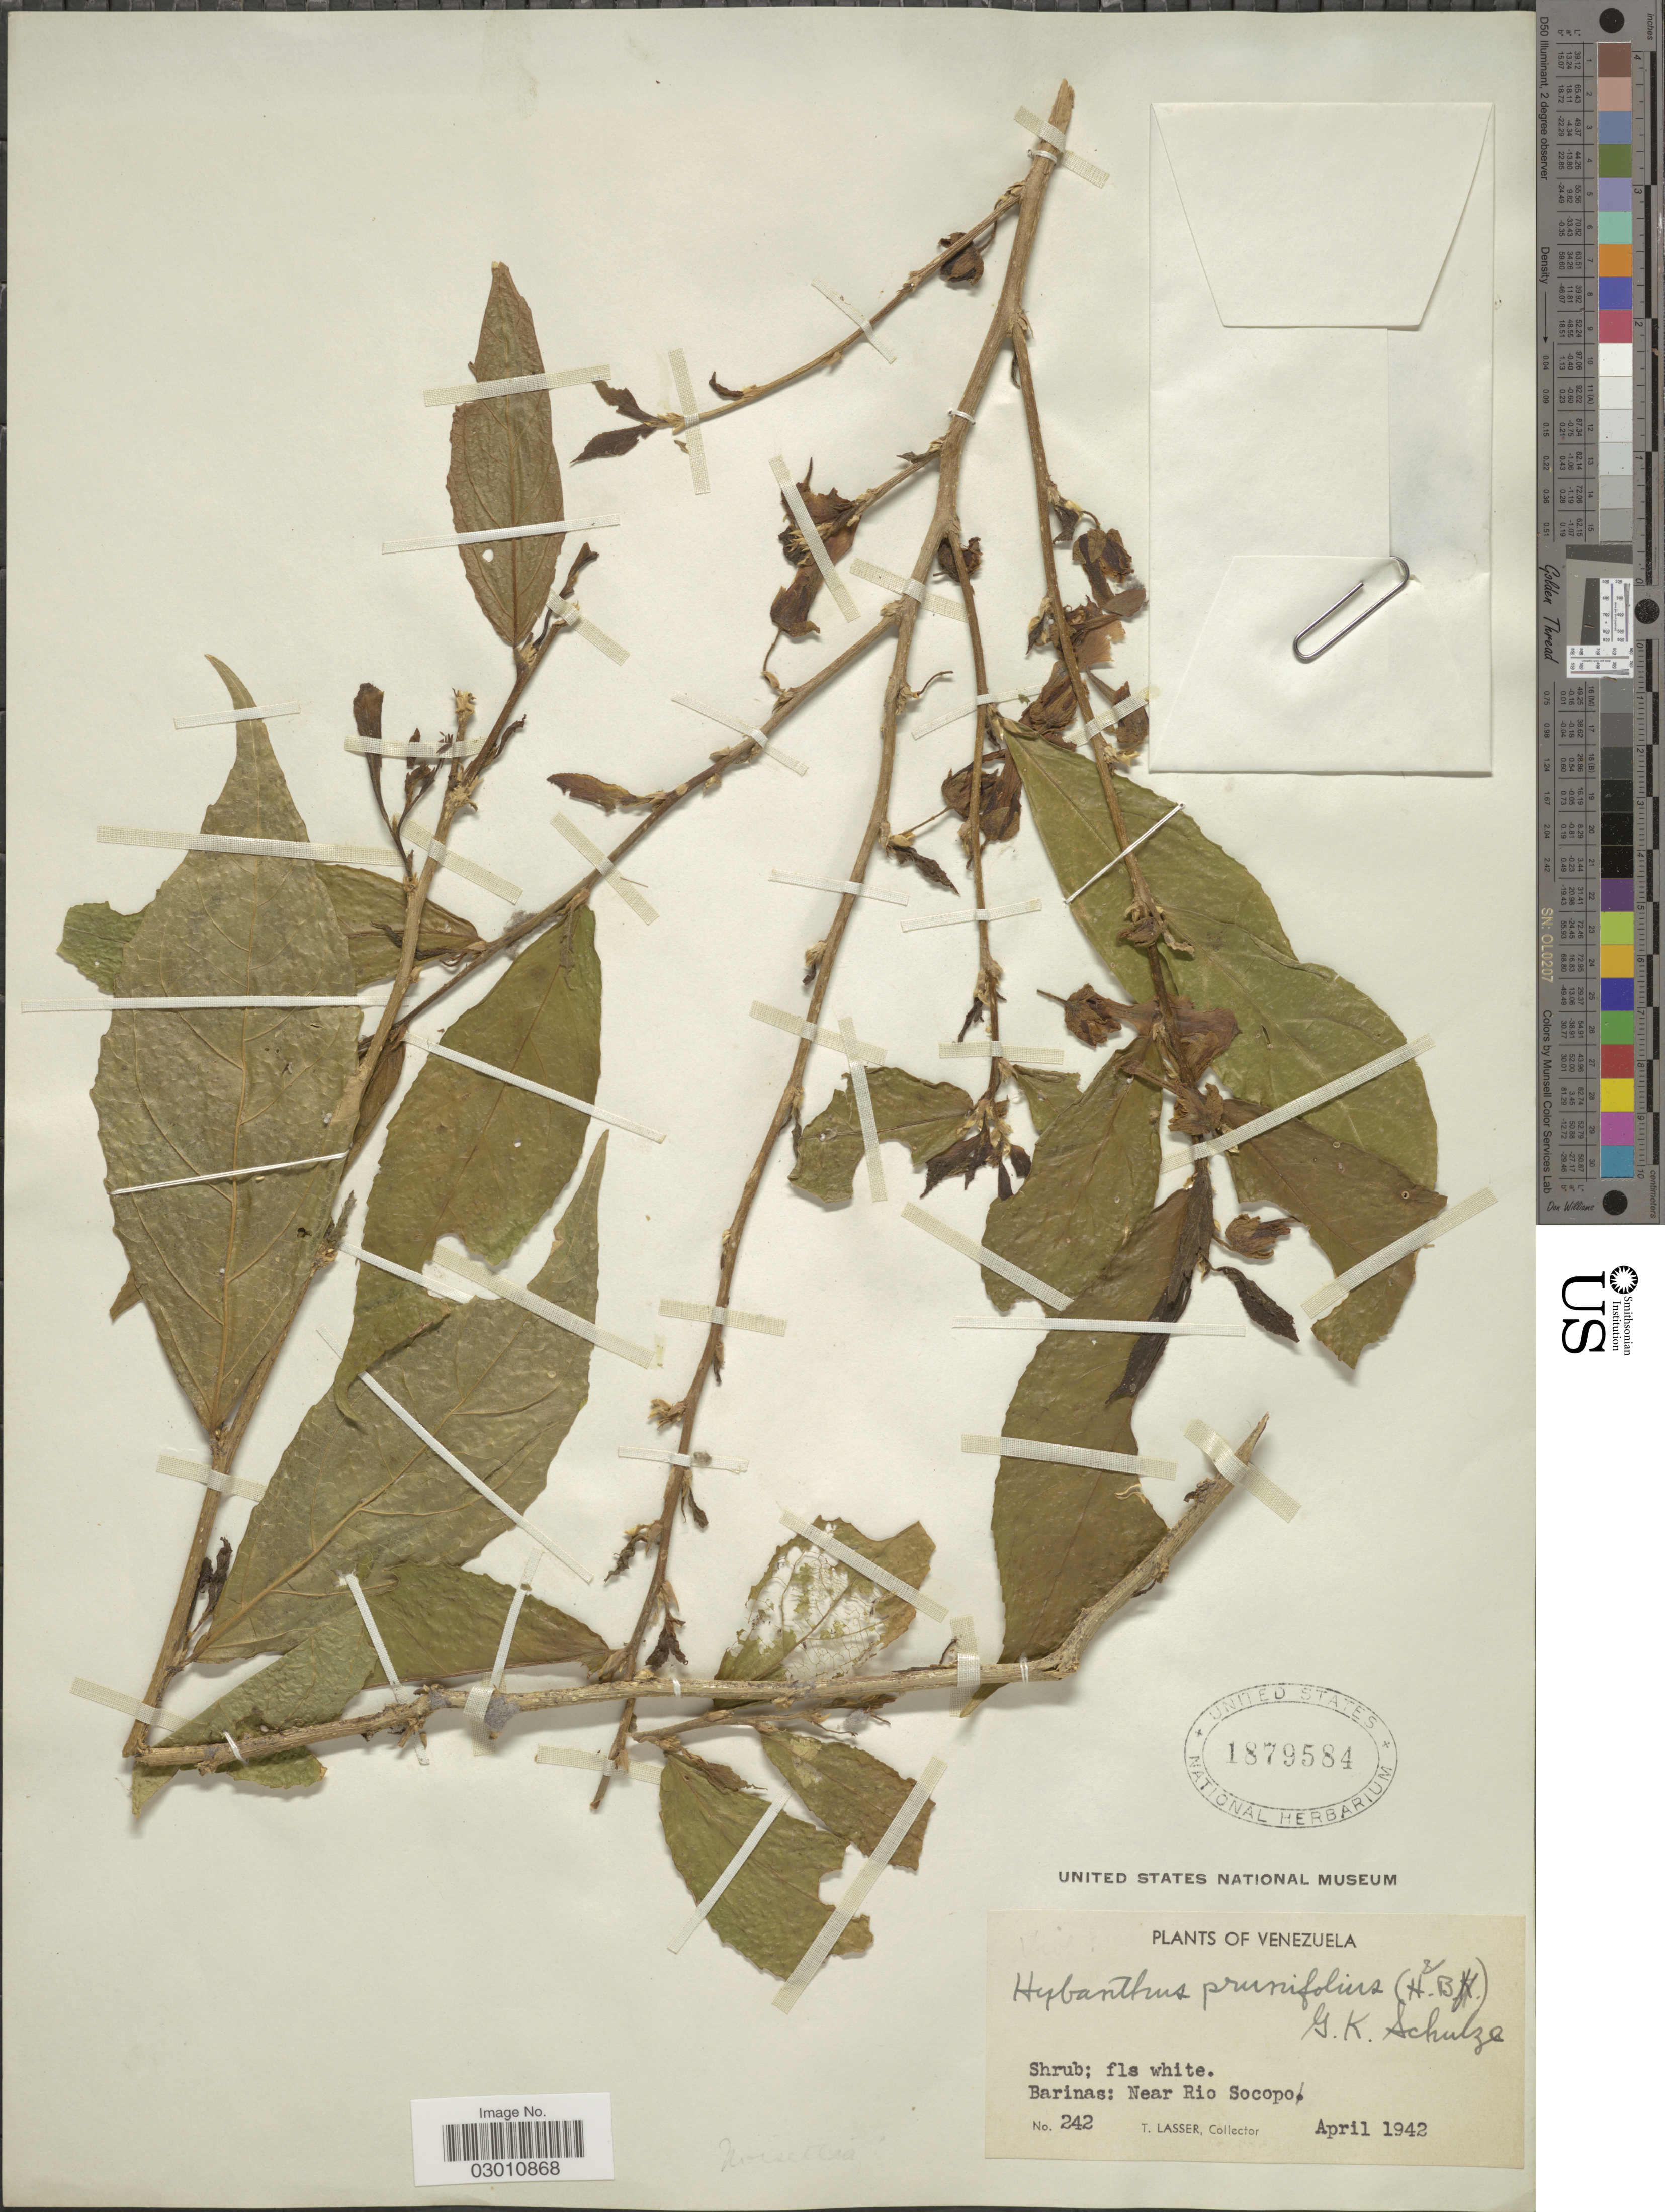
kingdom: Plantae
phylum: Tracheophyta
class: Magnoliopsida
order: Malpighiales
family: Violaceae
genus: Pombalia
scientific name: Pombalia prunifolia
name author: (Humb. & Bonpl. ex Willd.) Paula-Souza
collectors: T. Lasser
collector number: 242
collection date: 1942-04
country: Venezuela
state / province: Barinas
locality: Near Rio Socopo.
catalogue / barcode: US 1879584